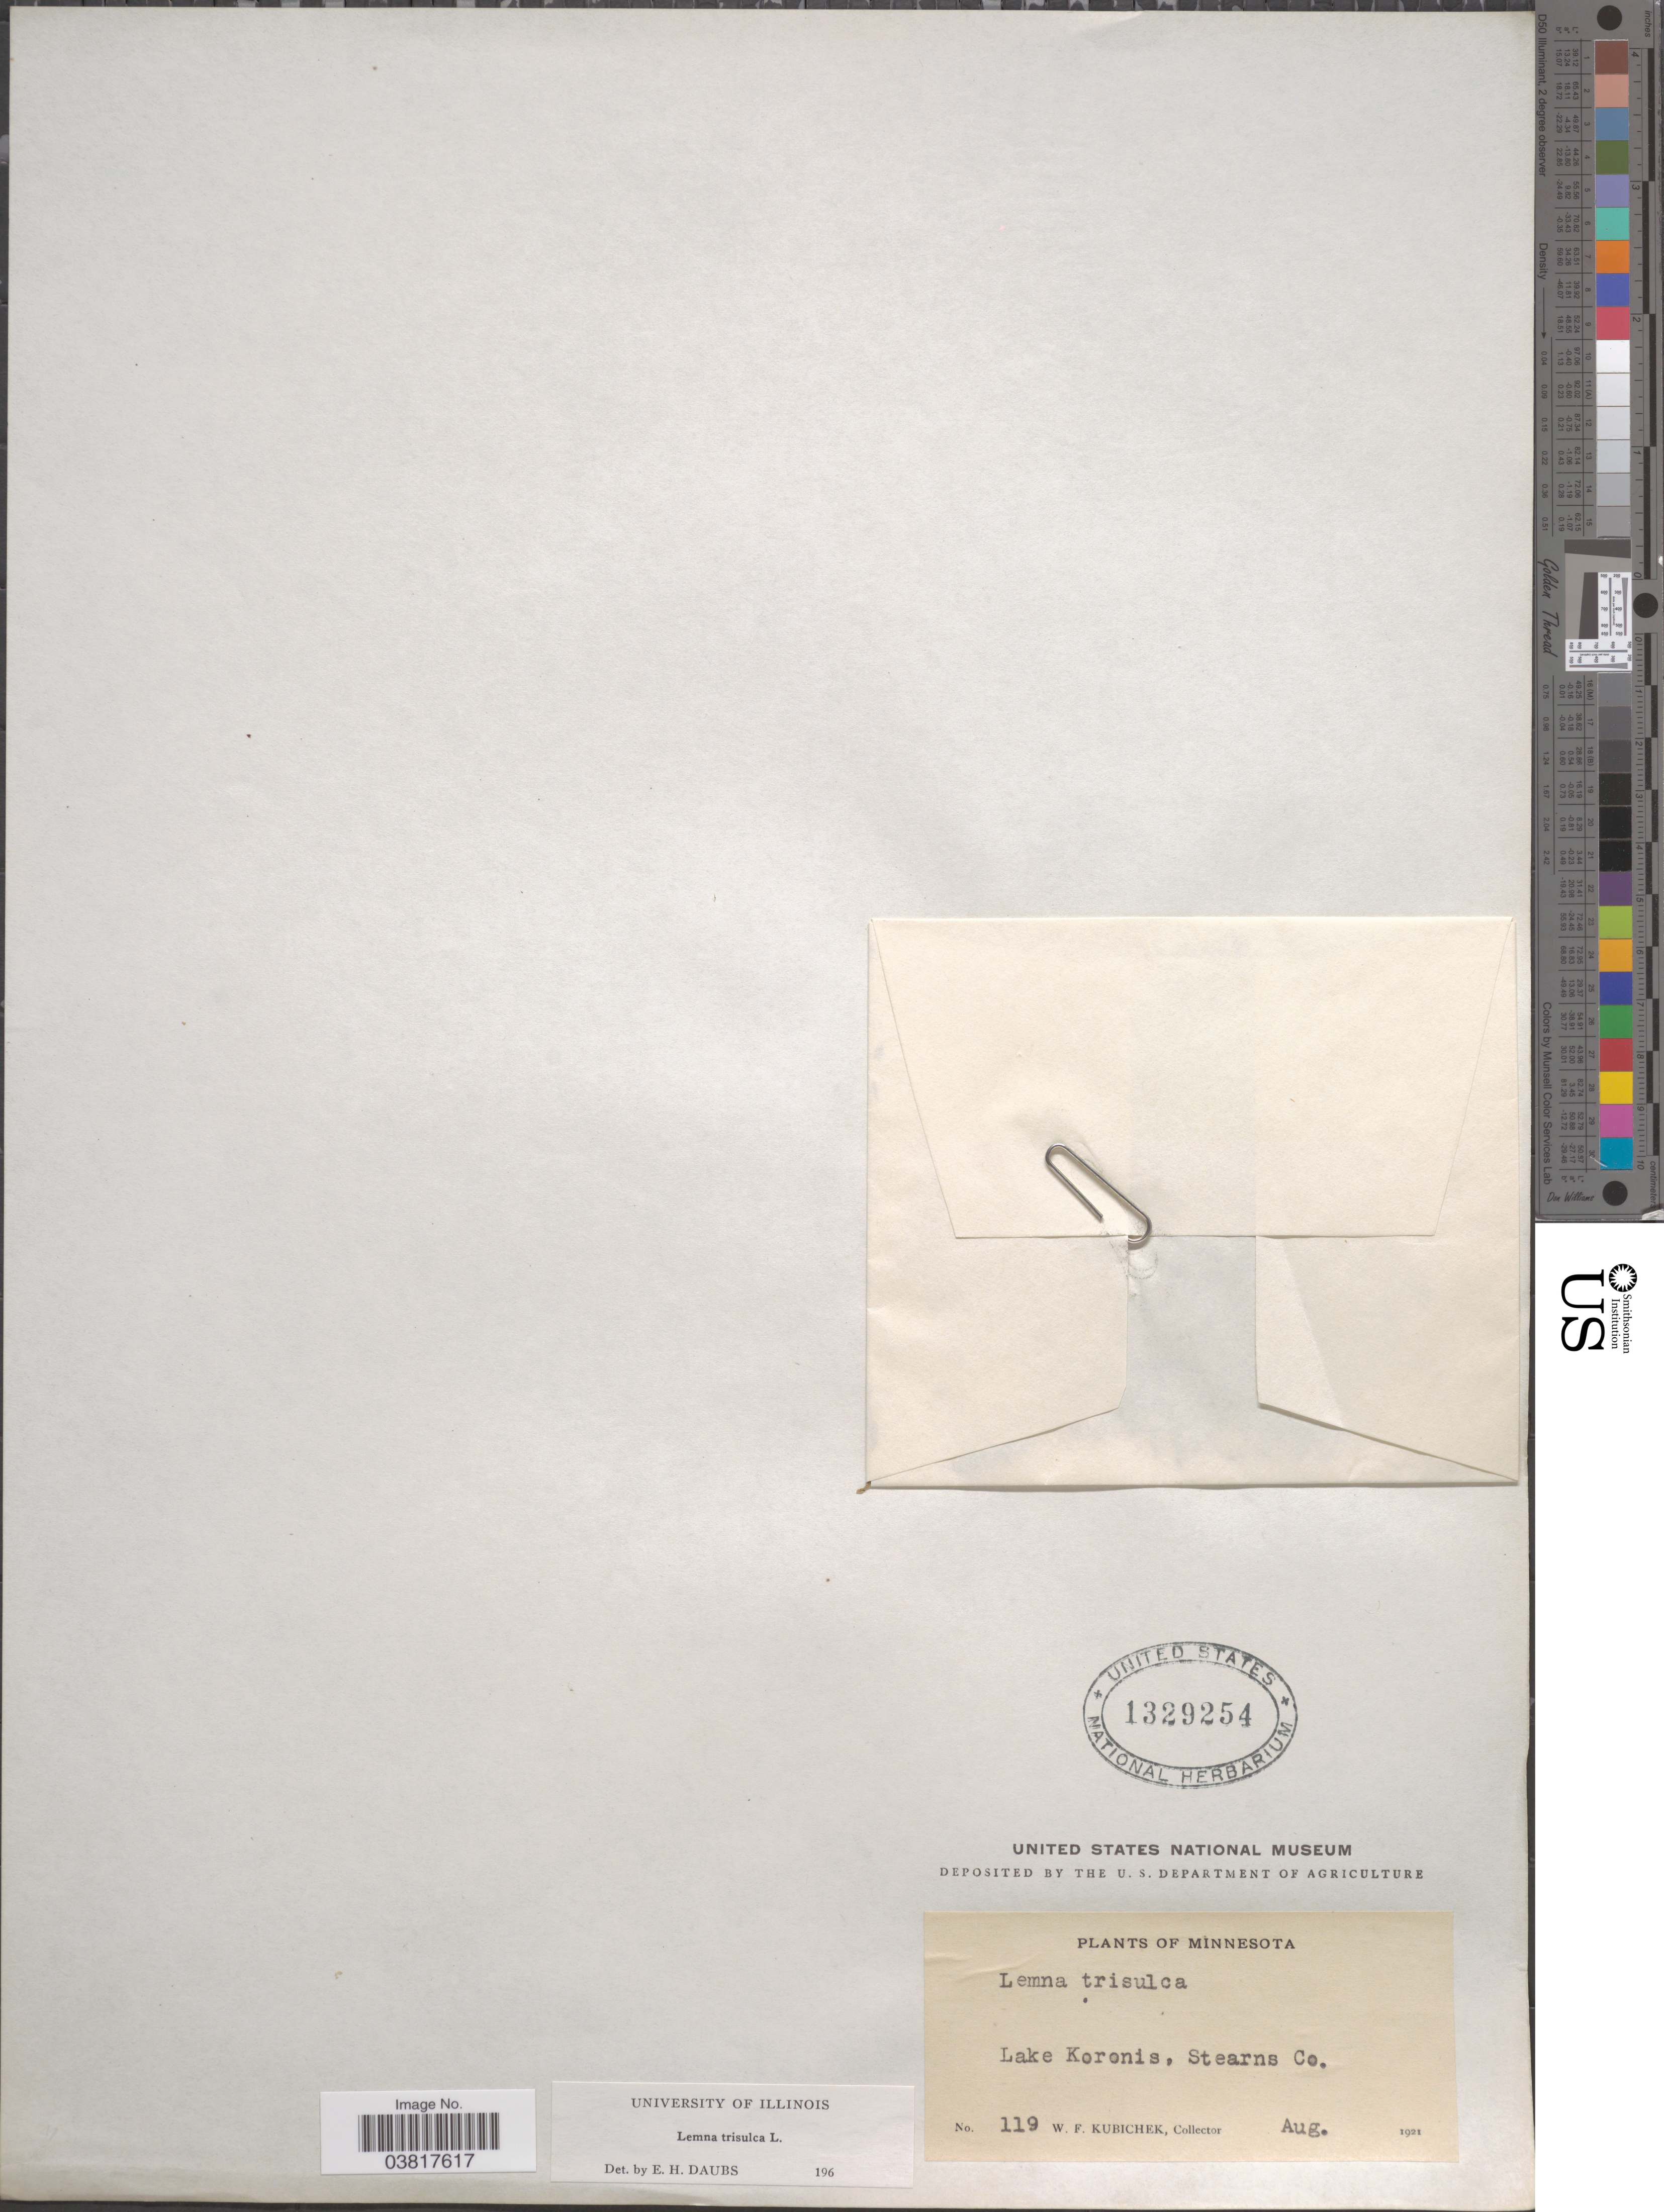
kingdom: Plantae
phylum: Tracheophyta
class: Liliopsida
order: Alismatales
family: Araceae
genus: Lemna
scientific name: Lemna trisulca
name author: L.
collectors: W. Kubichek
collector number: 119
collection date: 1921-08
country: United States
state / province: Minnesota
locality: Lake Koronis, Stearns Co.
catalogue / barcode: US 1329254